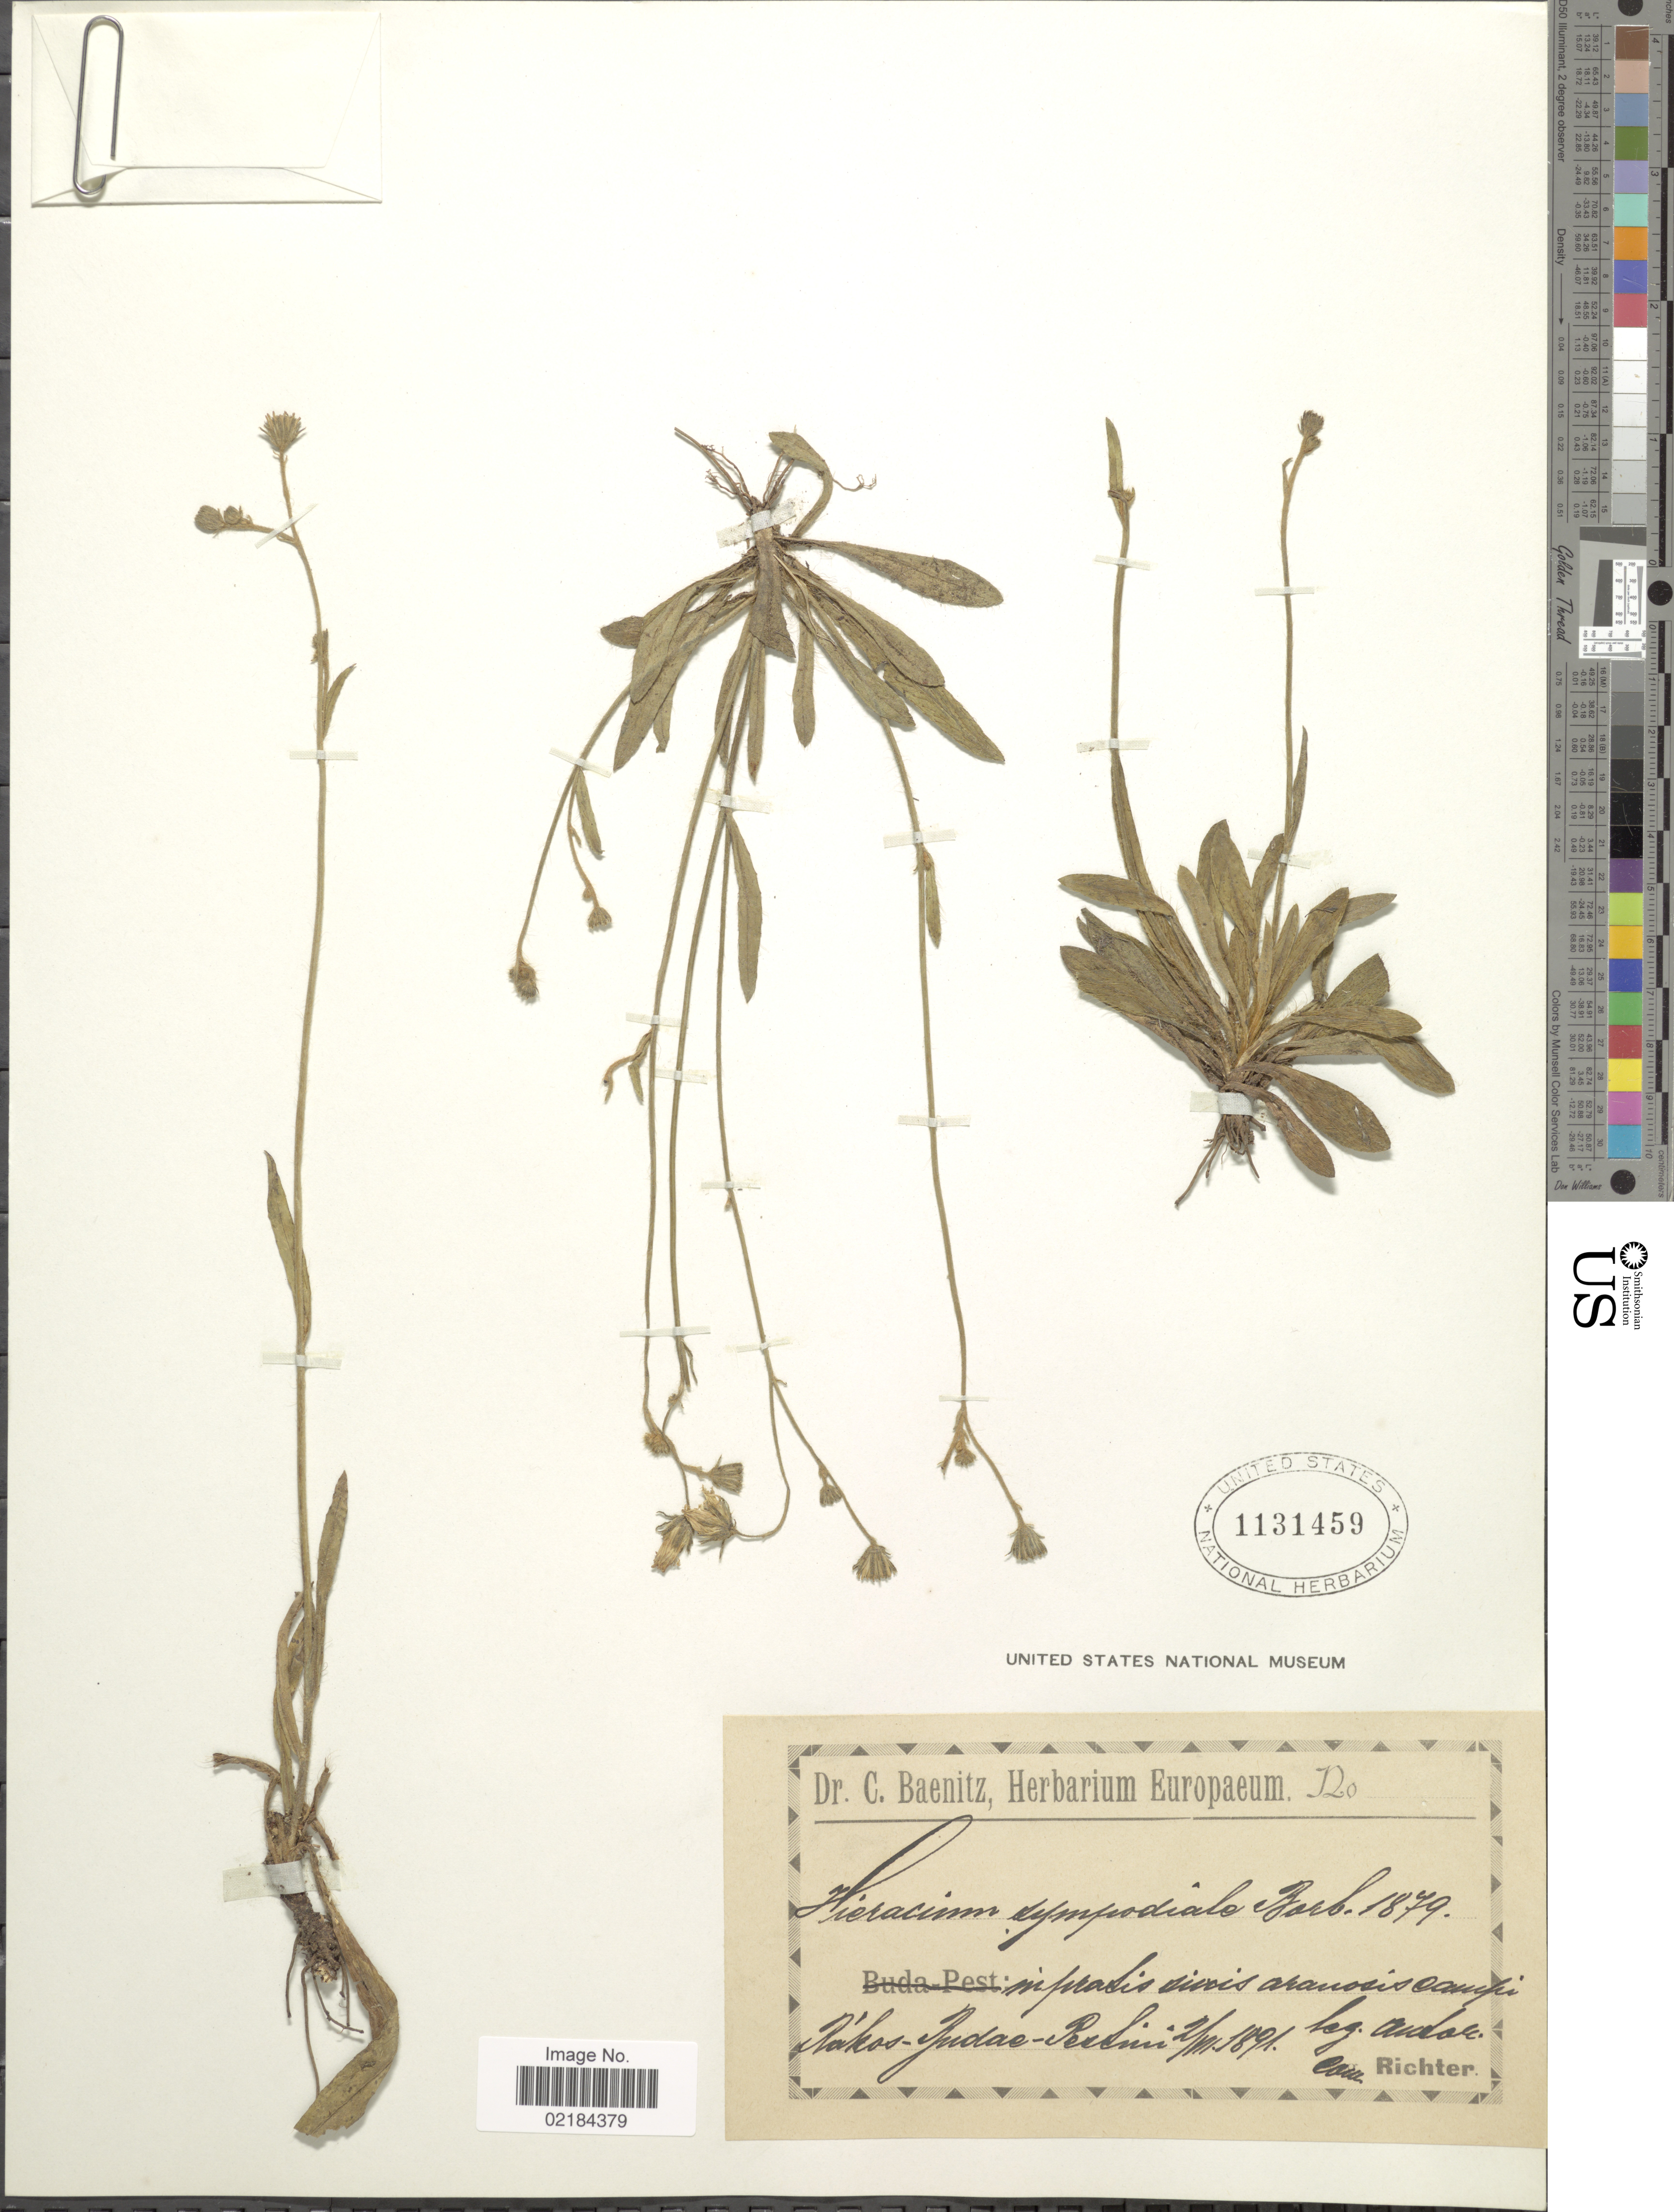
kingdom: Plantae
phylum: Tracheophyta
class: Magnoliopsida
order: Asterales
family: Asteraceae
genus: Hieracium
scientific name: Hieracium sympodiale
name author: Borbás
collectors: Andor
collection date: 1891-07-02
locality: Niferalis sivous arauosis eaufri Rakos- Rudae- Relin [interpreted]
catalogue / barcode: US 1131459